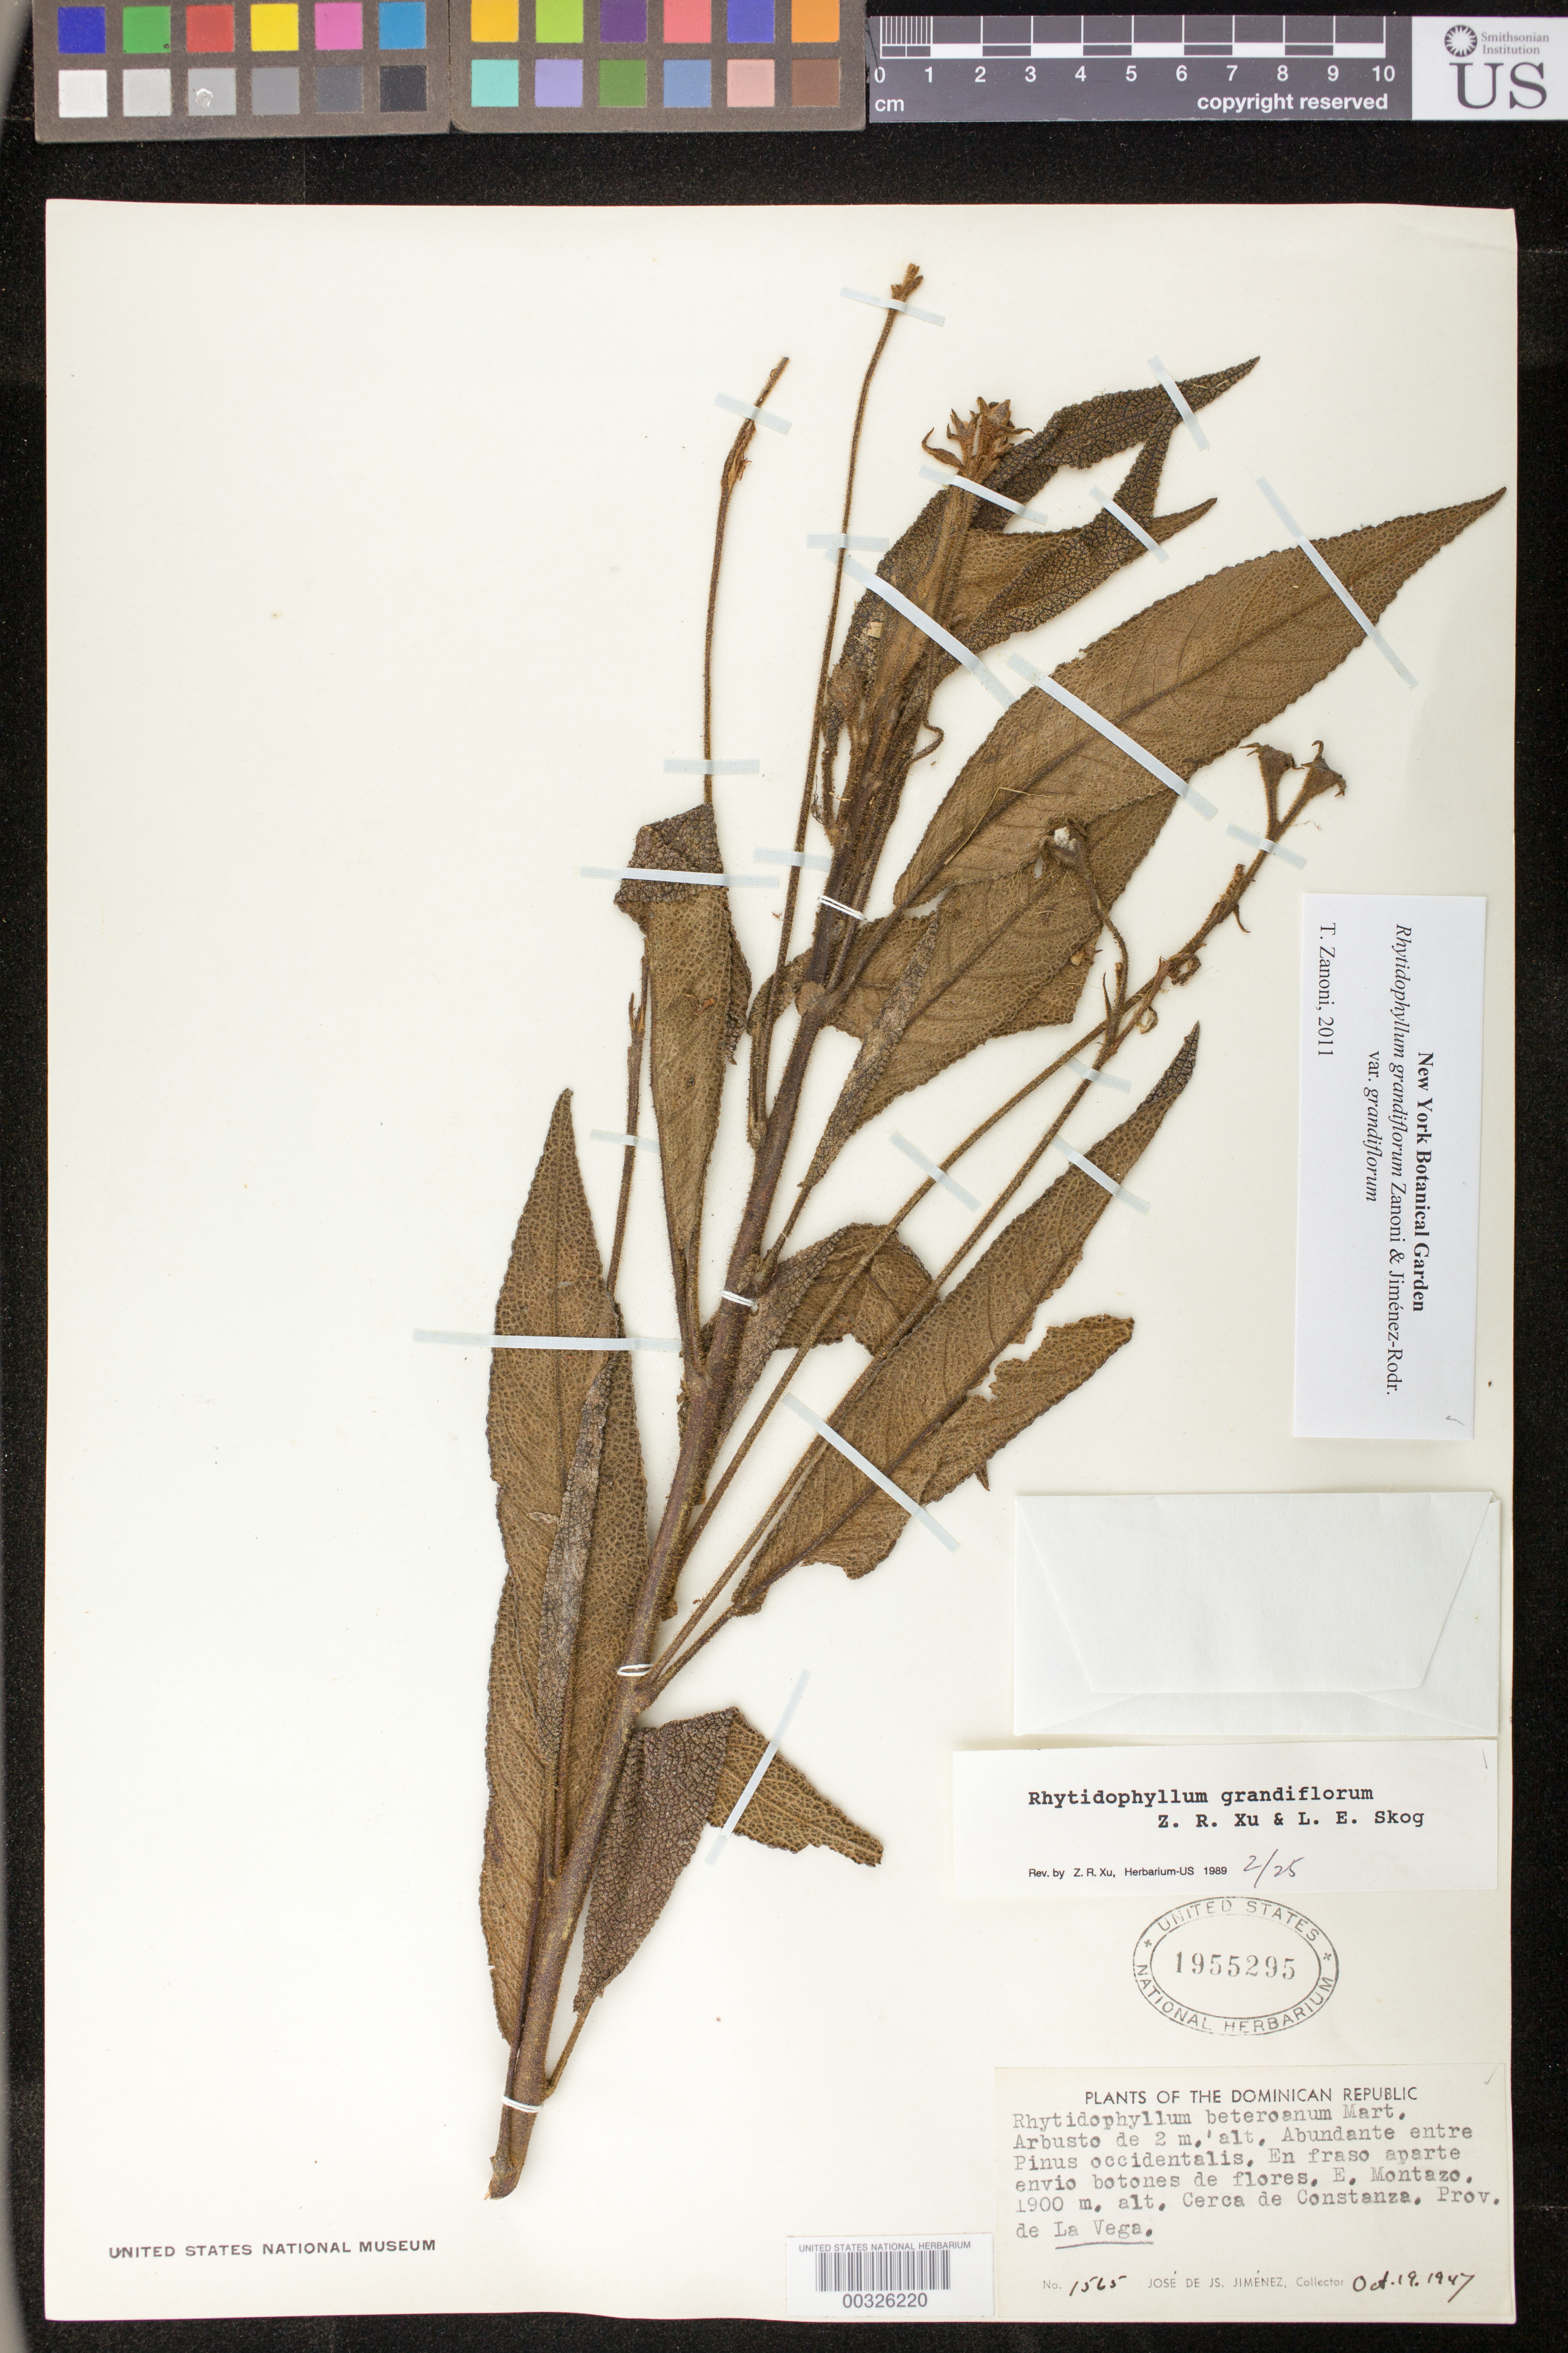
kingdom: Plantae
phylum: Tracheophyta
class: Magnoliopsida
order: Lamiales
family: Gesneriaceae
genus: Rhytidophyllum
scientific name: Rhytidophyllum grandiflorum var. grandiflorum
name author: Z.R. Xu & L.E. Skog ex Zanoni & Jiménez Rodr.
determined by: Zanoni, T. A., (NY), New York Botanical Garden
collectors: J. J. Jiménez Almonte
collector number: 1565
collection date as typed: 19 Oct 1947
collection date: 1947-10-19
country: Dominican Republic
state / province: La Vega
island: Hispaniola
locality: E. Montazo, cerca de Constanza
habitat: Abundante entre Pinus occidentalis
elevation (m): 1900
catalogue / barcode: US 1955295